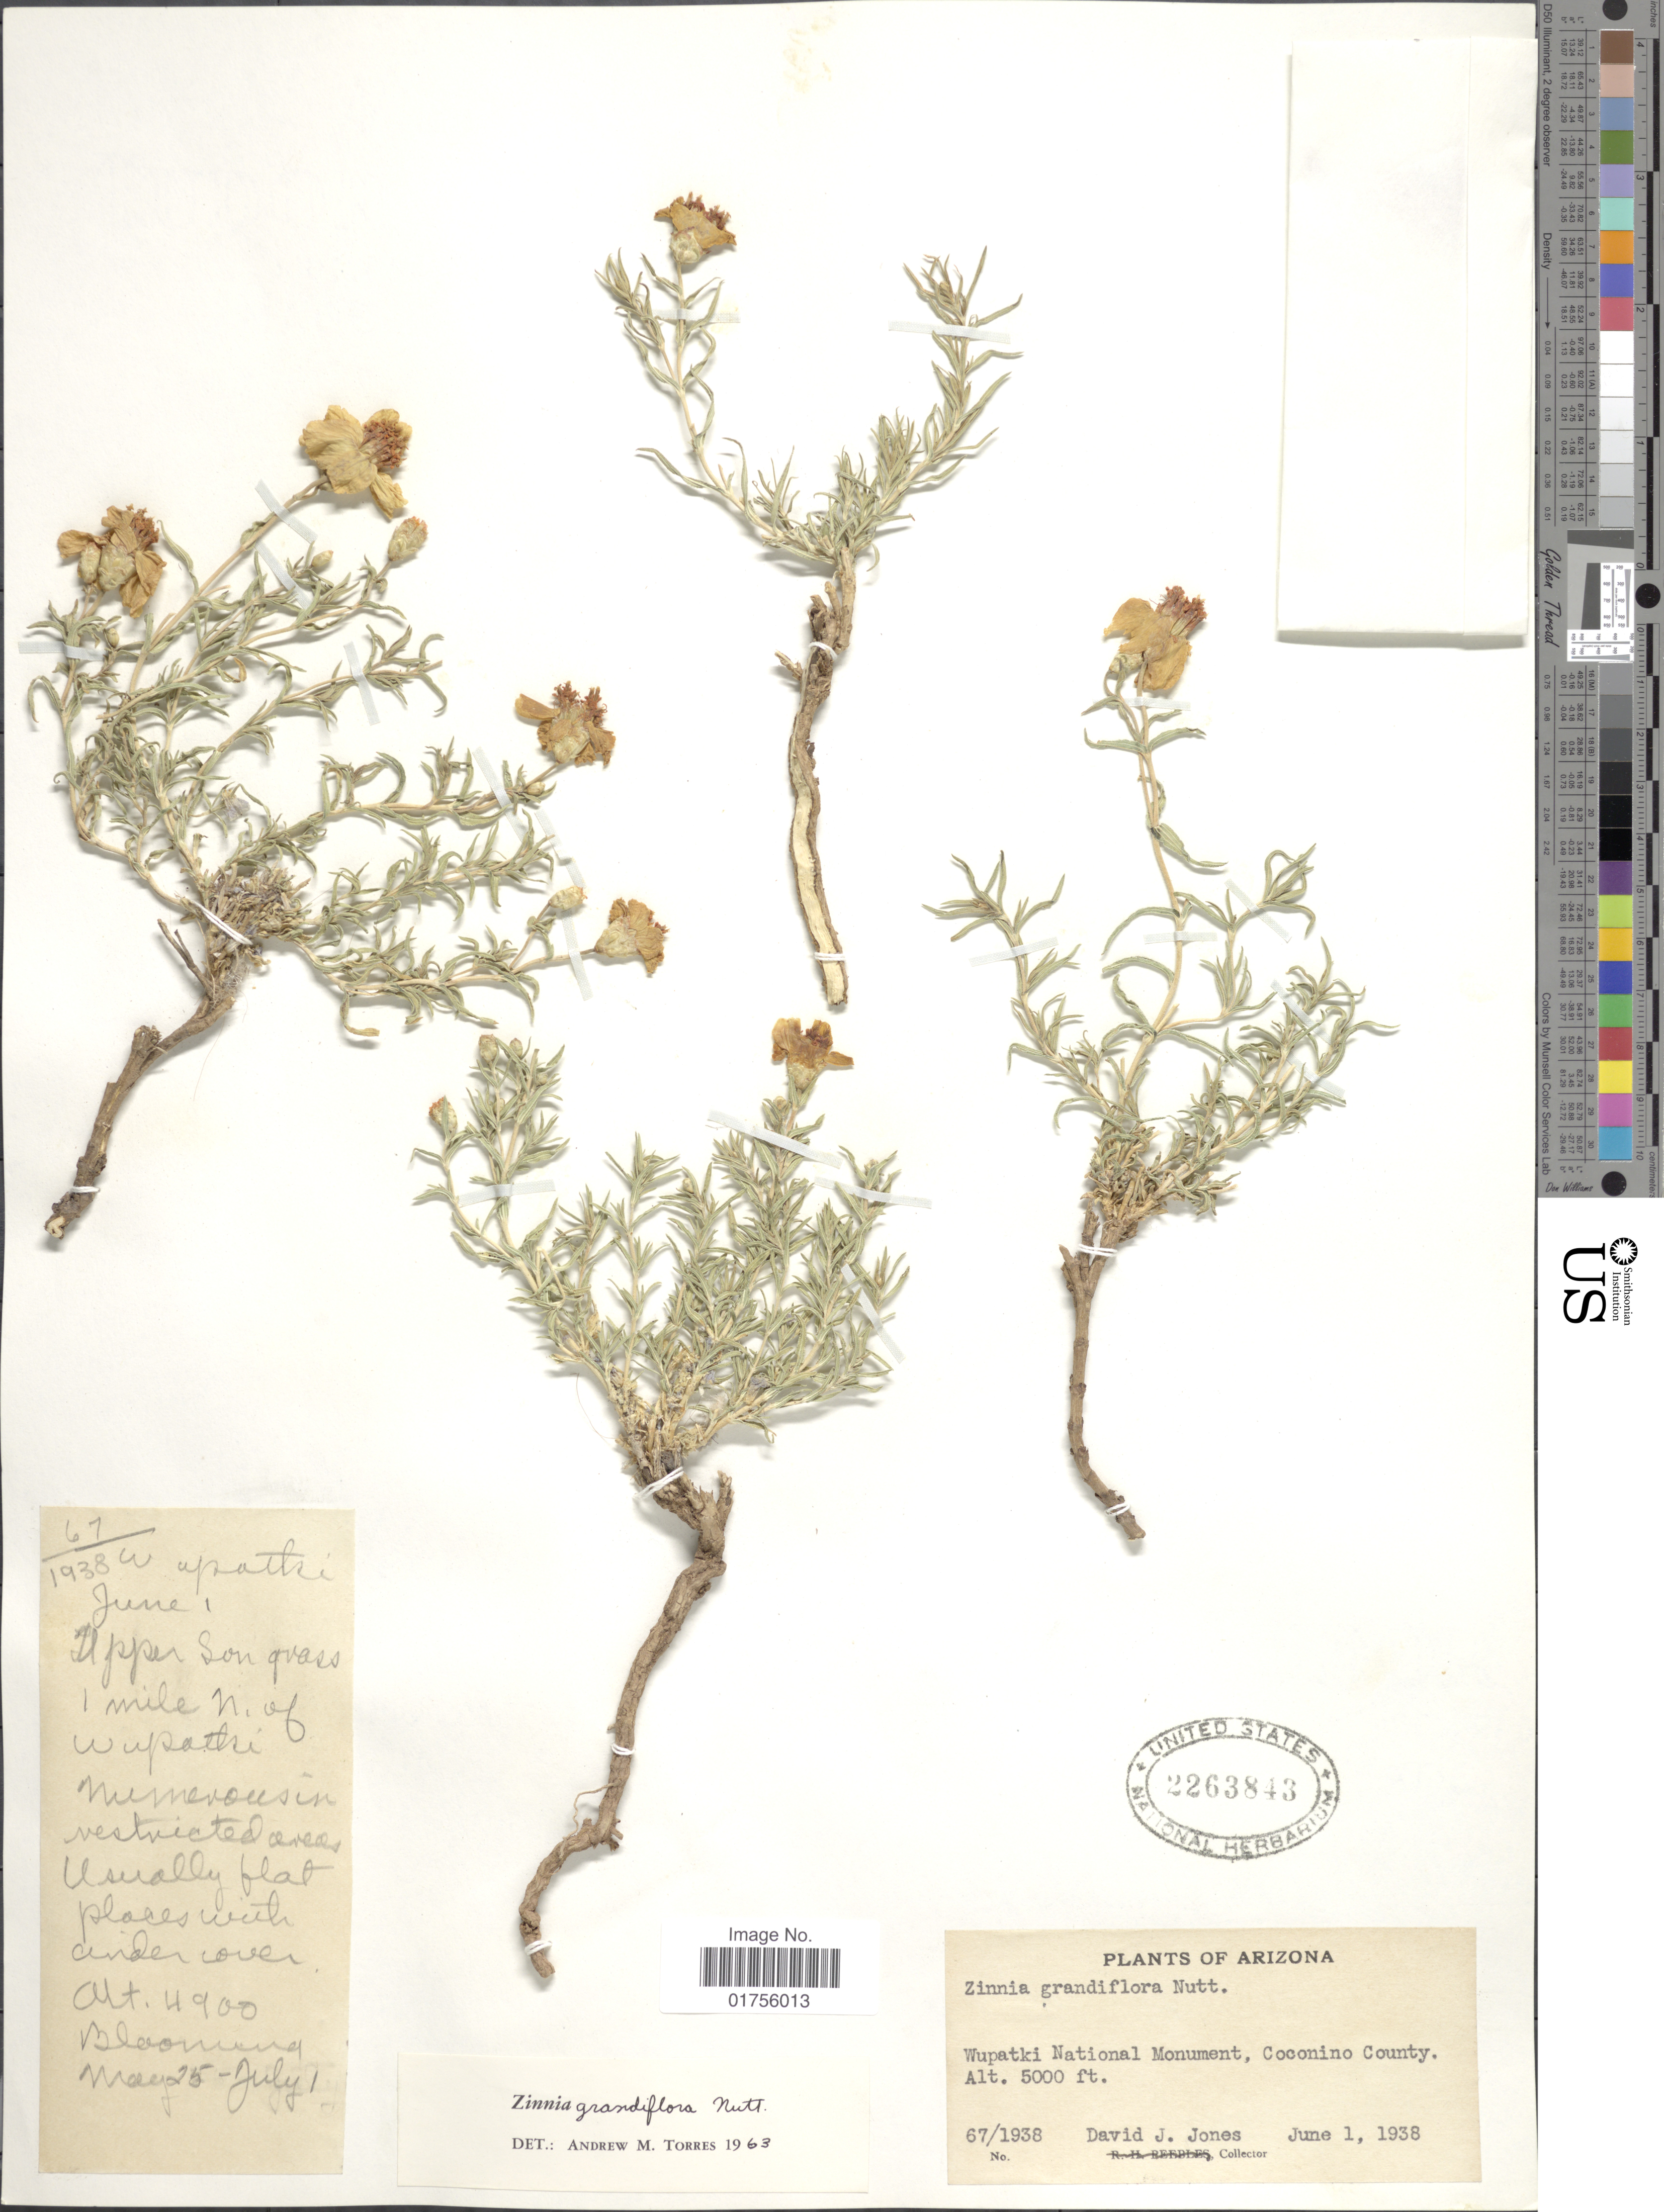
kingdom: Plantae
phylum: Tracheophyta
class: Magnoliopsida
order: Asterales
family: Asteraceae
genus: Zinnia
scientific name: Zinnia grandiflora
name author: Nutt.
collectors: D. Jones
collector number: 67/1938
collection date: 1938-06-01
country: United States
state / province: Arizona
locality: Wupataki National Monument, Coconino County, 1 mi. N of Wupataki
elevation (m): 1524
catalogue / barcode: US 2263843